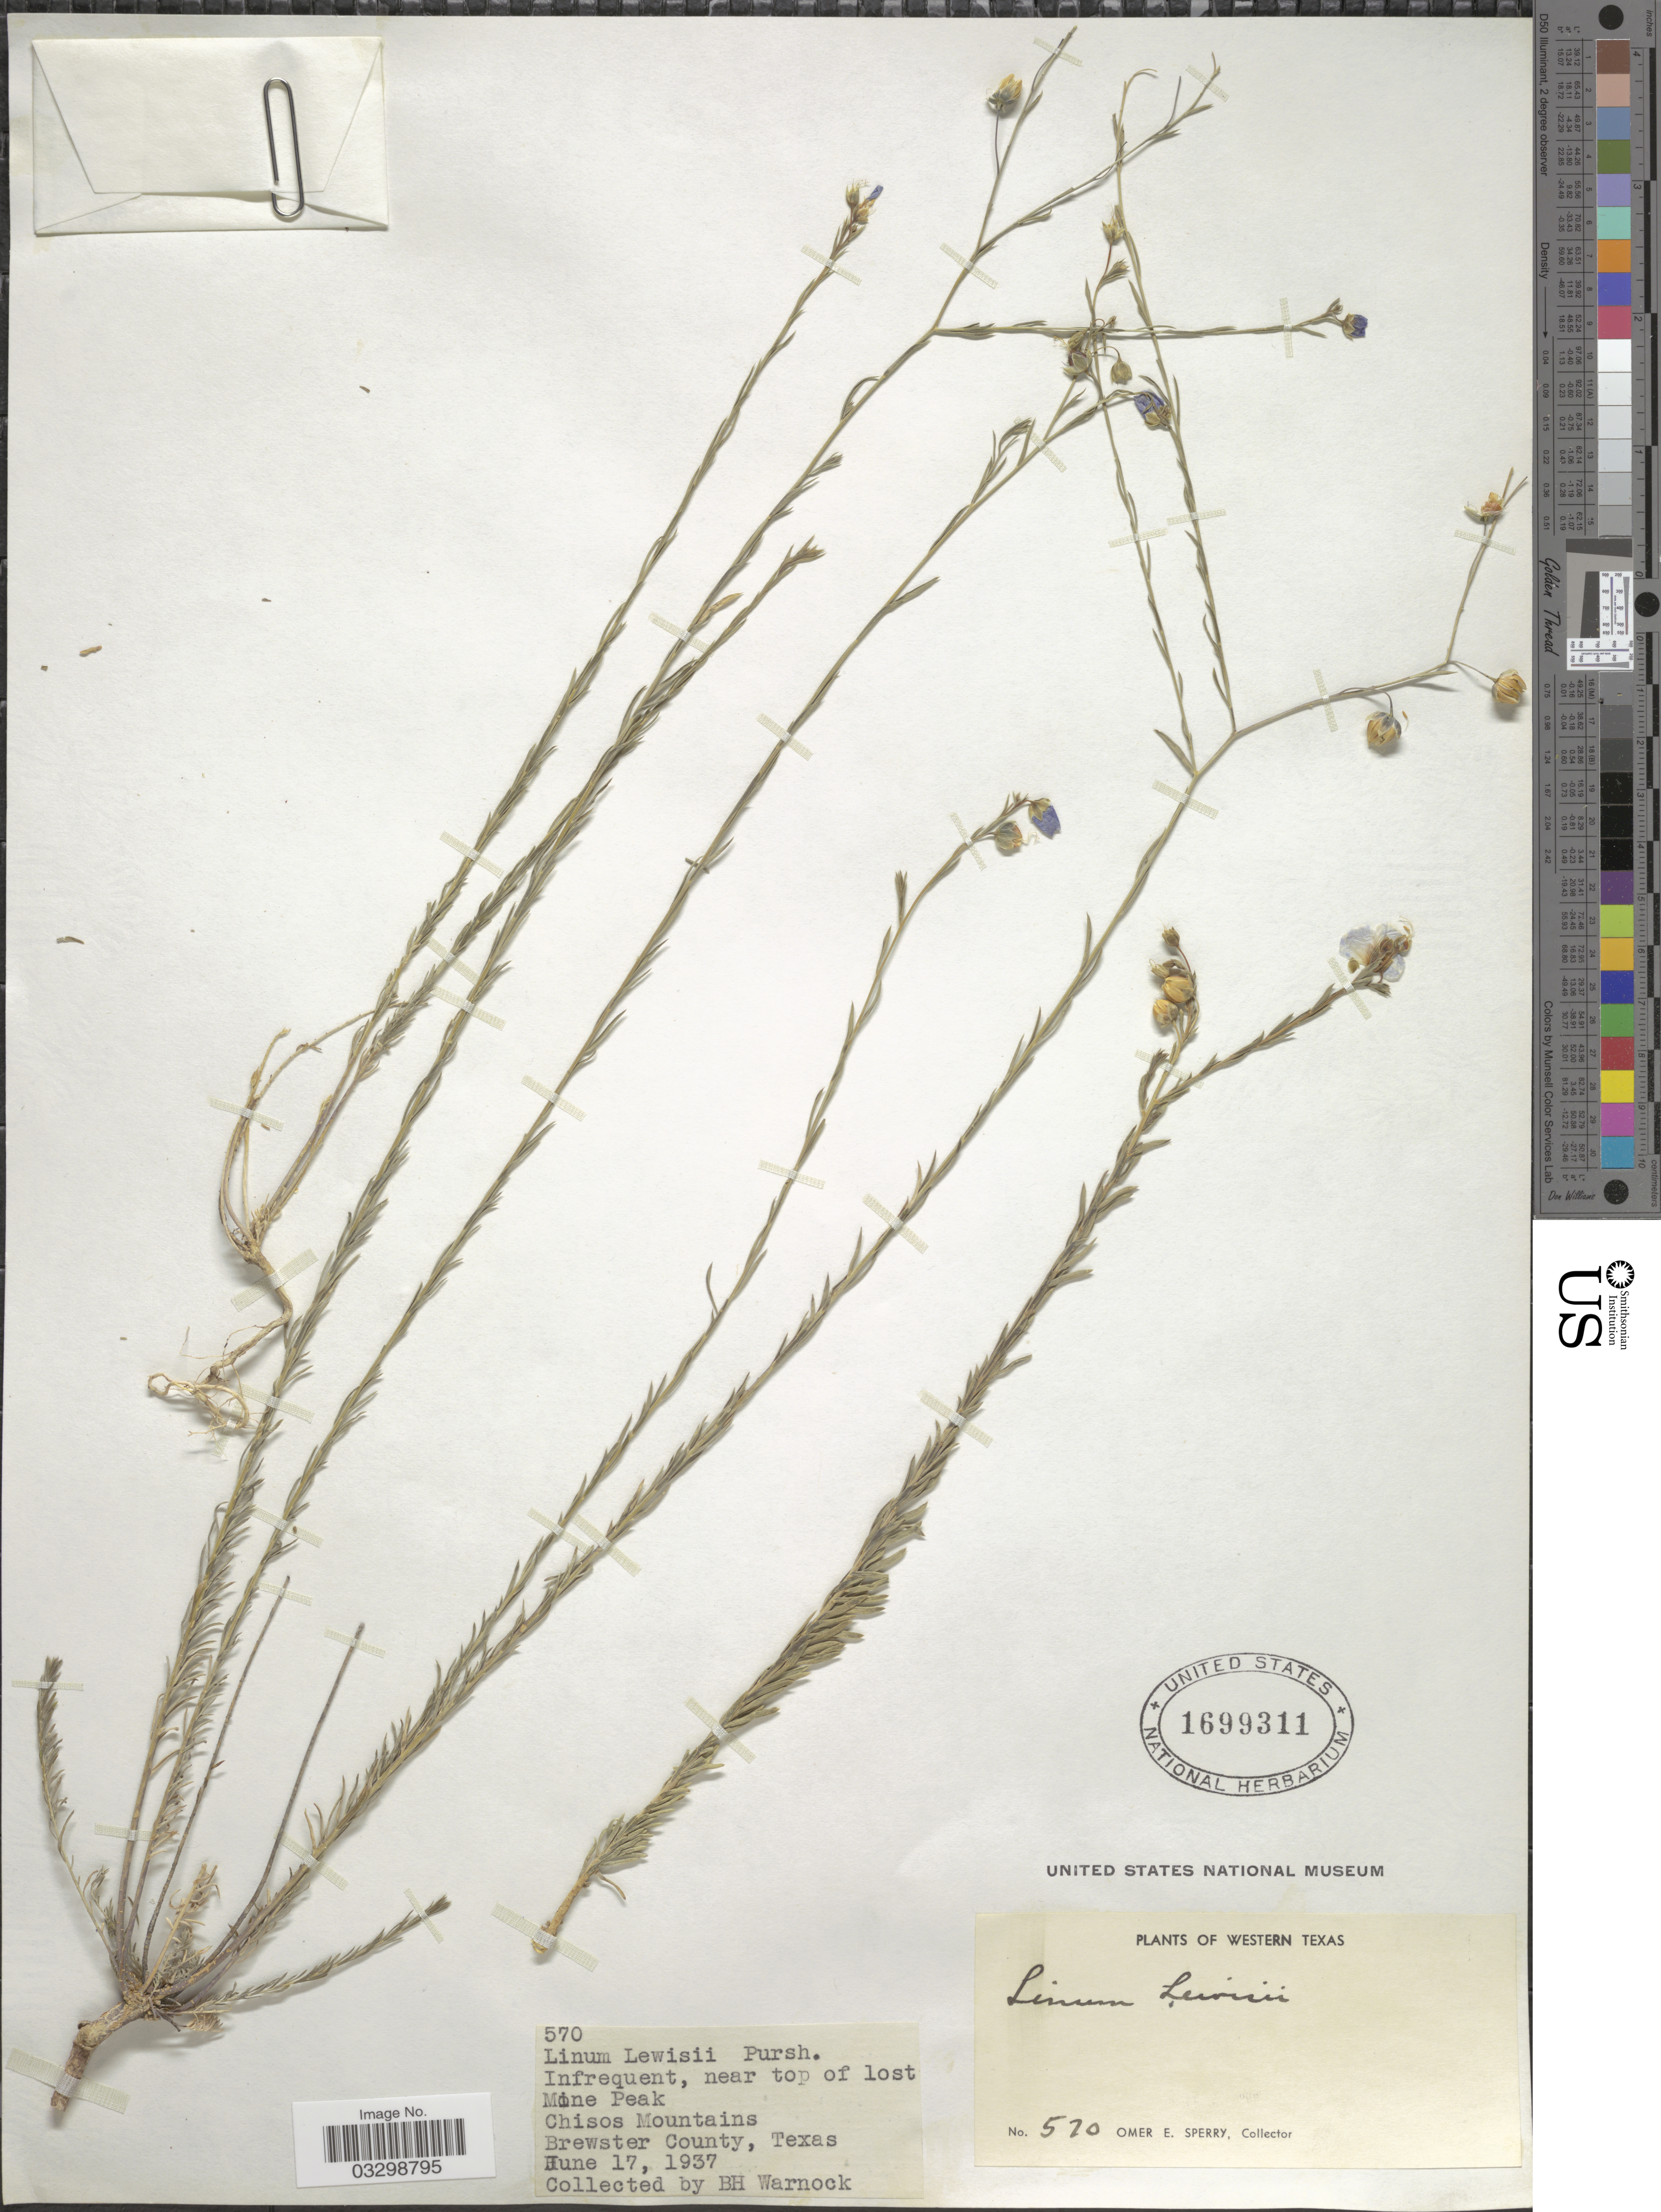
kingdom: Plantae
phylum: Tracheophyta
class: Magnoliopsida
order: Malpighiales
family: Linaceae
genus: Linum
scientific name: Linum lewisii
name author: Pursh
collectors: O. E. Sperry & B. H. Warnock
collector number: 570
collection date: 1937-06-17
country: United States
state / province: Texas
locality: Western Texas, Infrequent, near top of lost Mine Peak, Chisos Mountains, Brewster County.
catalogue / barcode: US 1699311